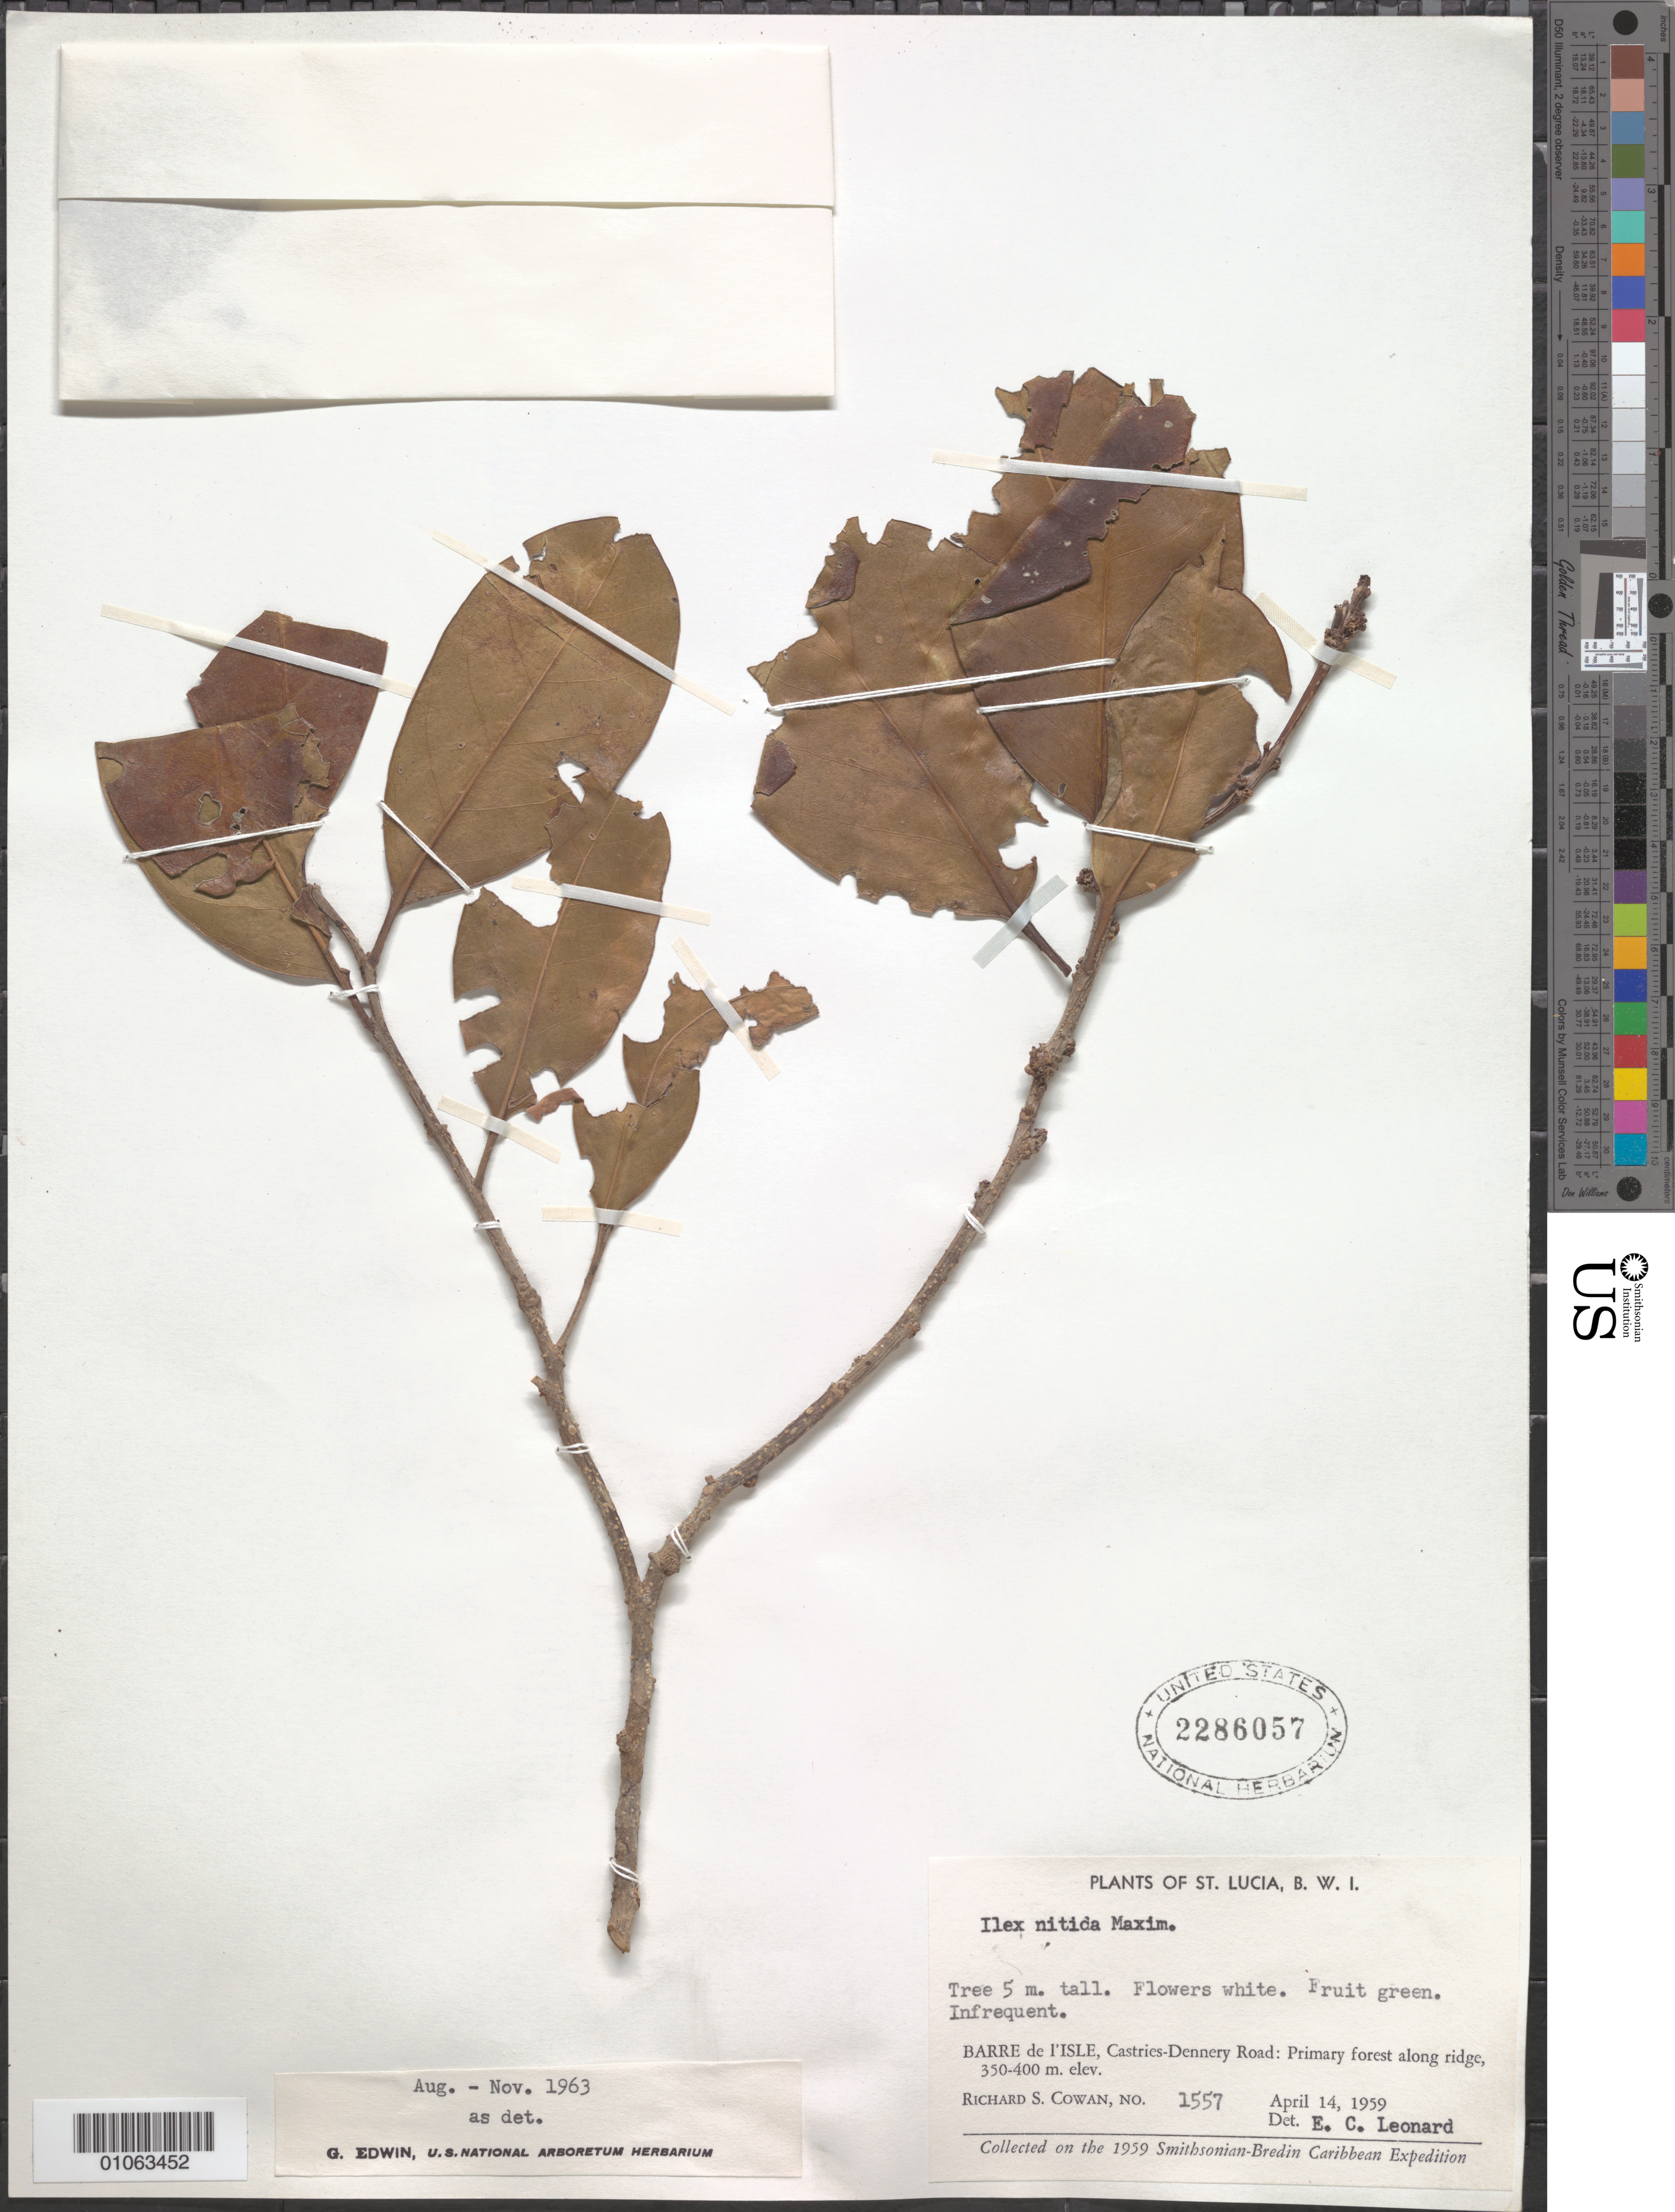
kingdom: Plantae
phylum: Tracheophyta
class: Magnoliopsida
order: Aquifoliales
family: Aquifoliaceae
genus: Ilex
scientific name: Ilex nitida f. nitida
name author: (Vahl) Maxim.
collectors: R. S. Cowan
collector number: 1557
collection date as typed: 14 Apr 1959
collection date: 1959-04-14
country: St. Lucia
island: St. Lucia I.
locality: Barre de I'Isle, Castries-Dennery road, primary forest along ridge.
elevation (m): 350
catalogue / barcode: US 2286057